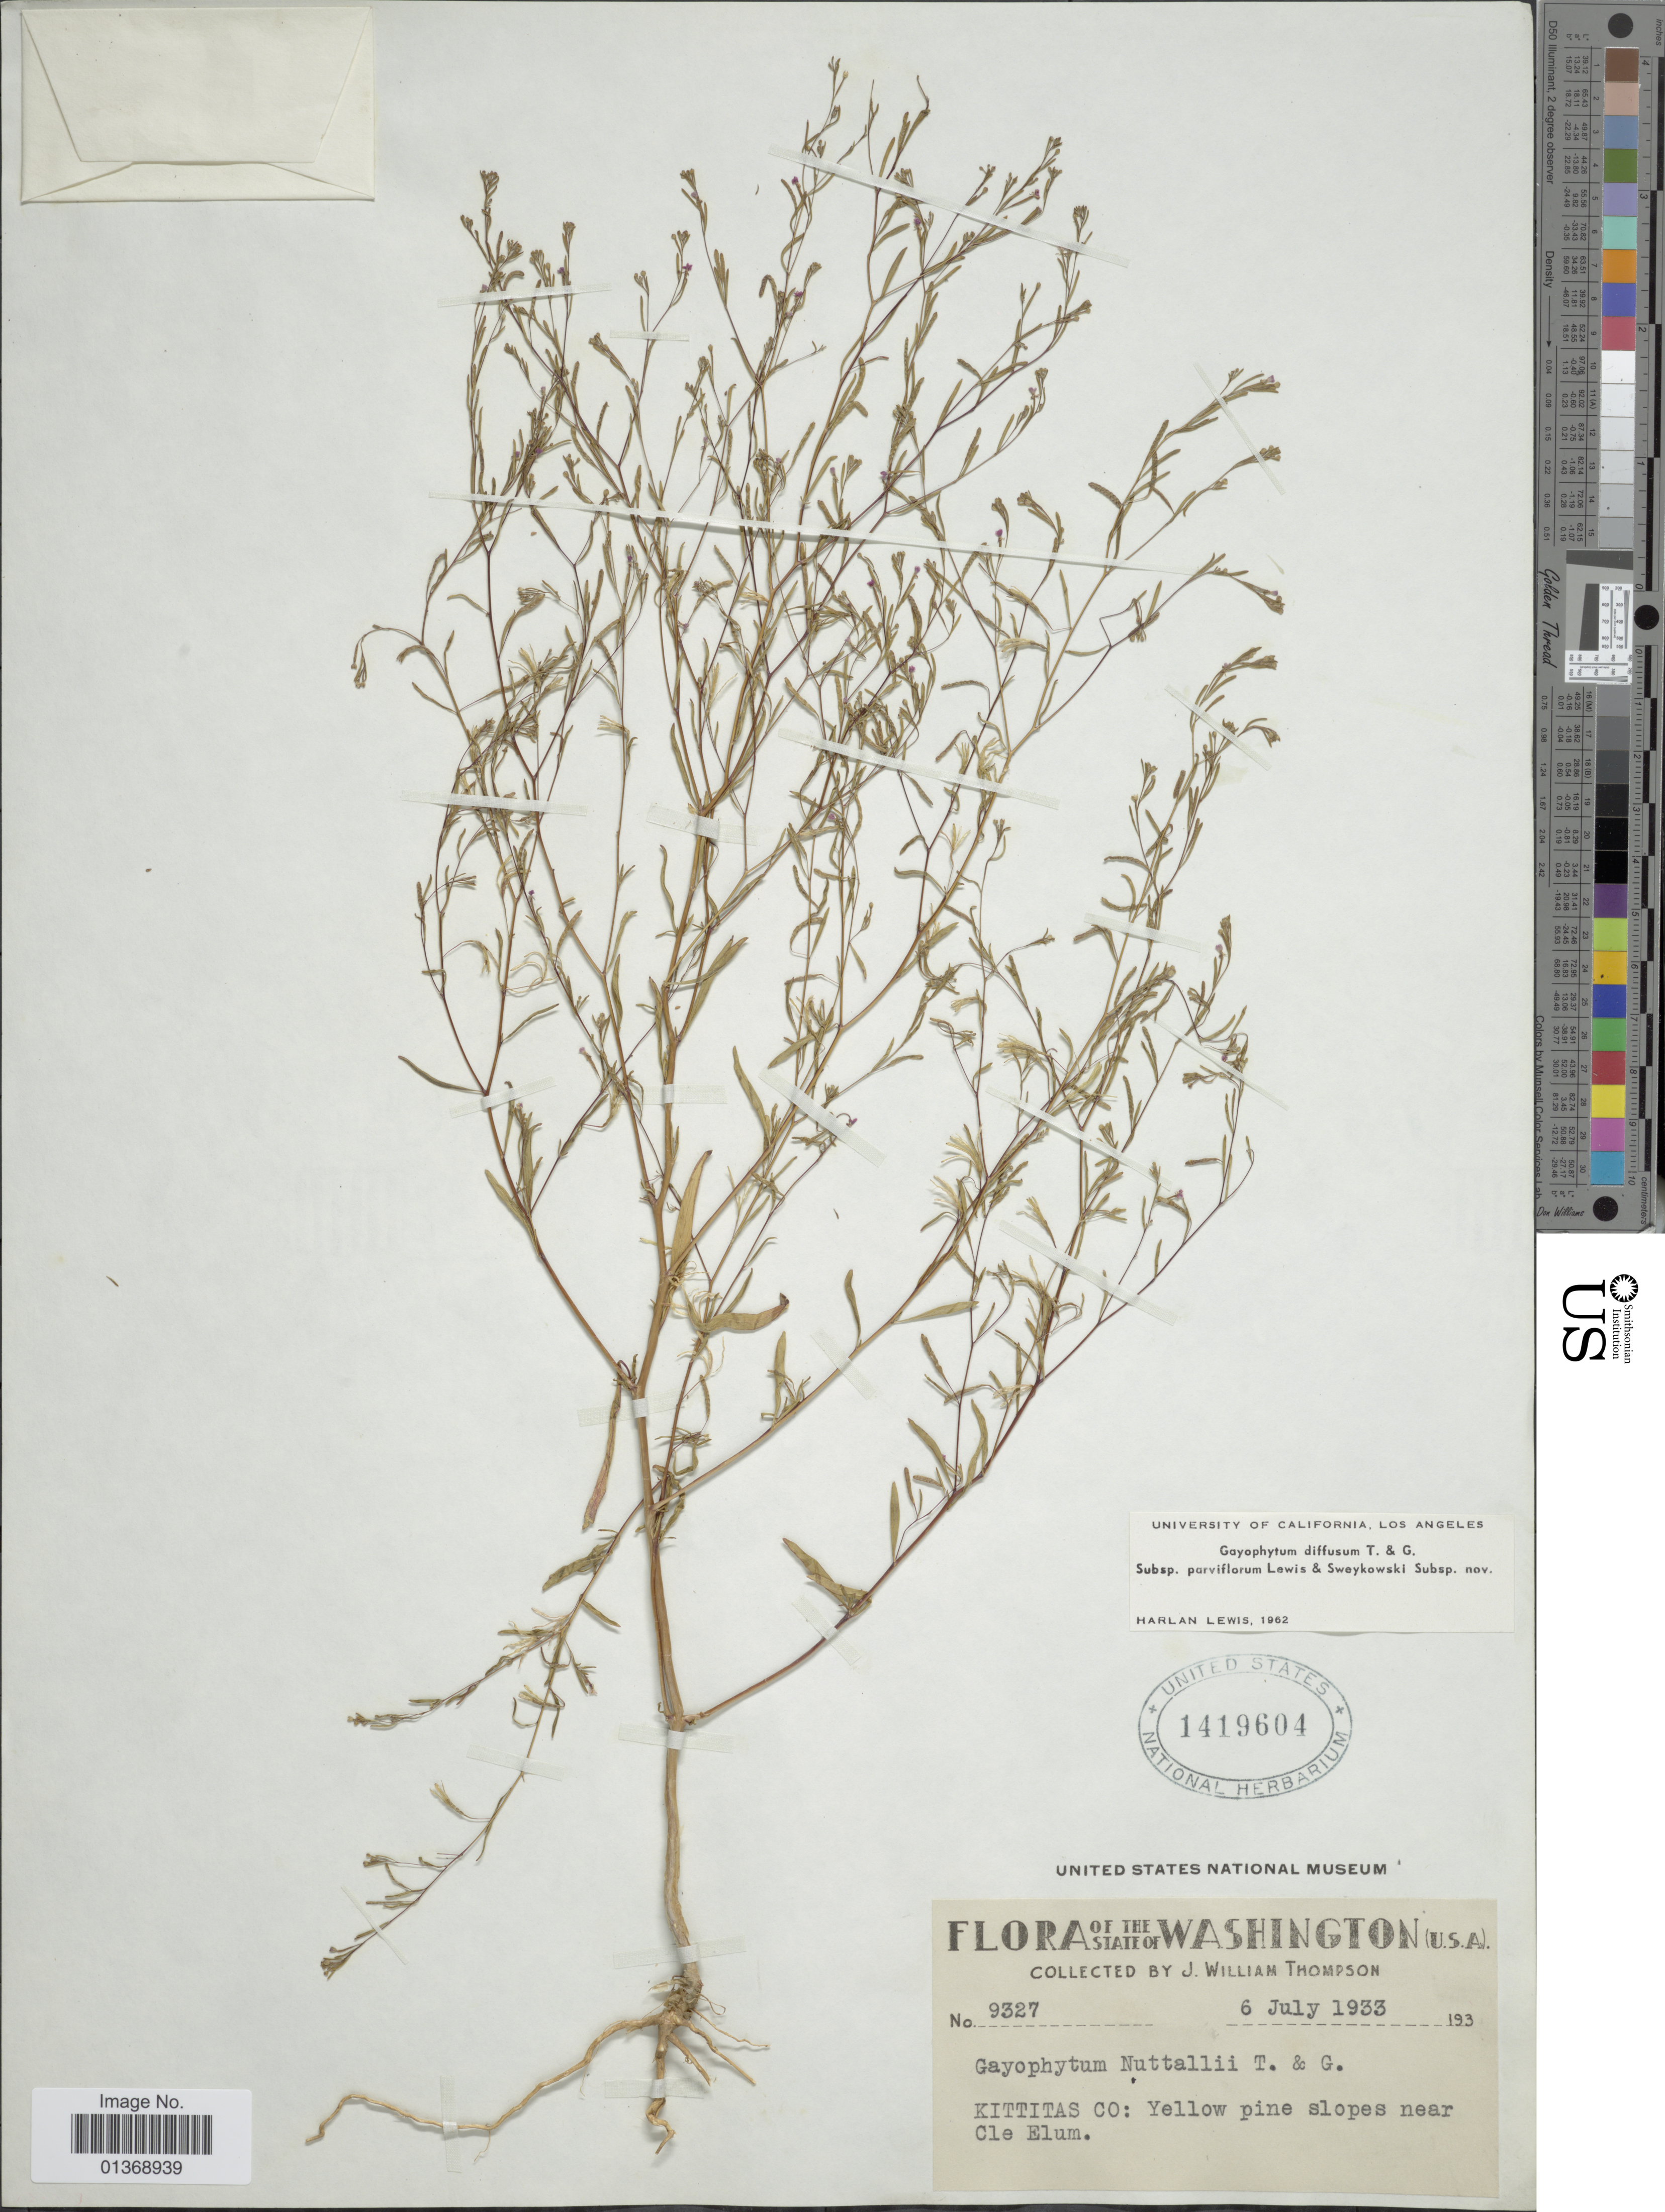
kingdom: Plantae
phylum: Tracheophyta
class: Magnoliopsida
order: Myrtales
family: Onagraceae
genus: Gayophytum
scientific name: Gayophytum diffusum subsp. parviflorum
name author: F. H. Lewis & Szweyk.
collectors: J. W. Thompson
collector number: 9327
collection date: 1933-07-06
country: United States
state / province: Washington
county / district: Kittitas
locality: Kittitas Co: Yellow pine slopes near Cle Elum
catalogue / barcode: US 1419604